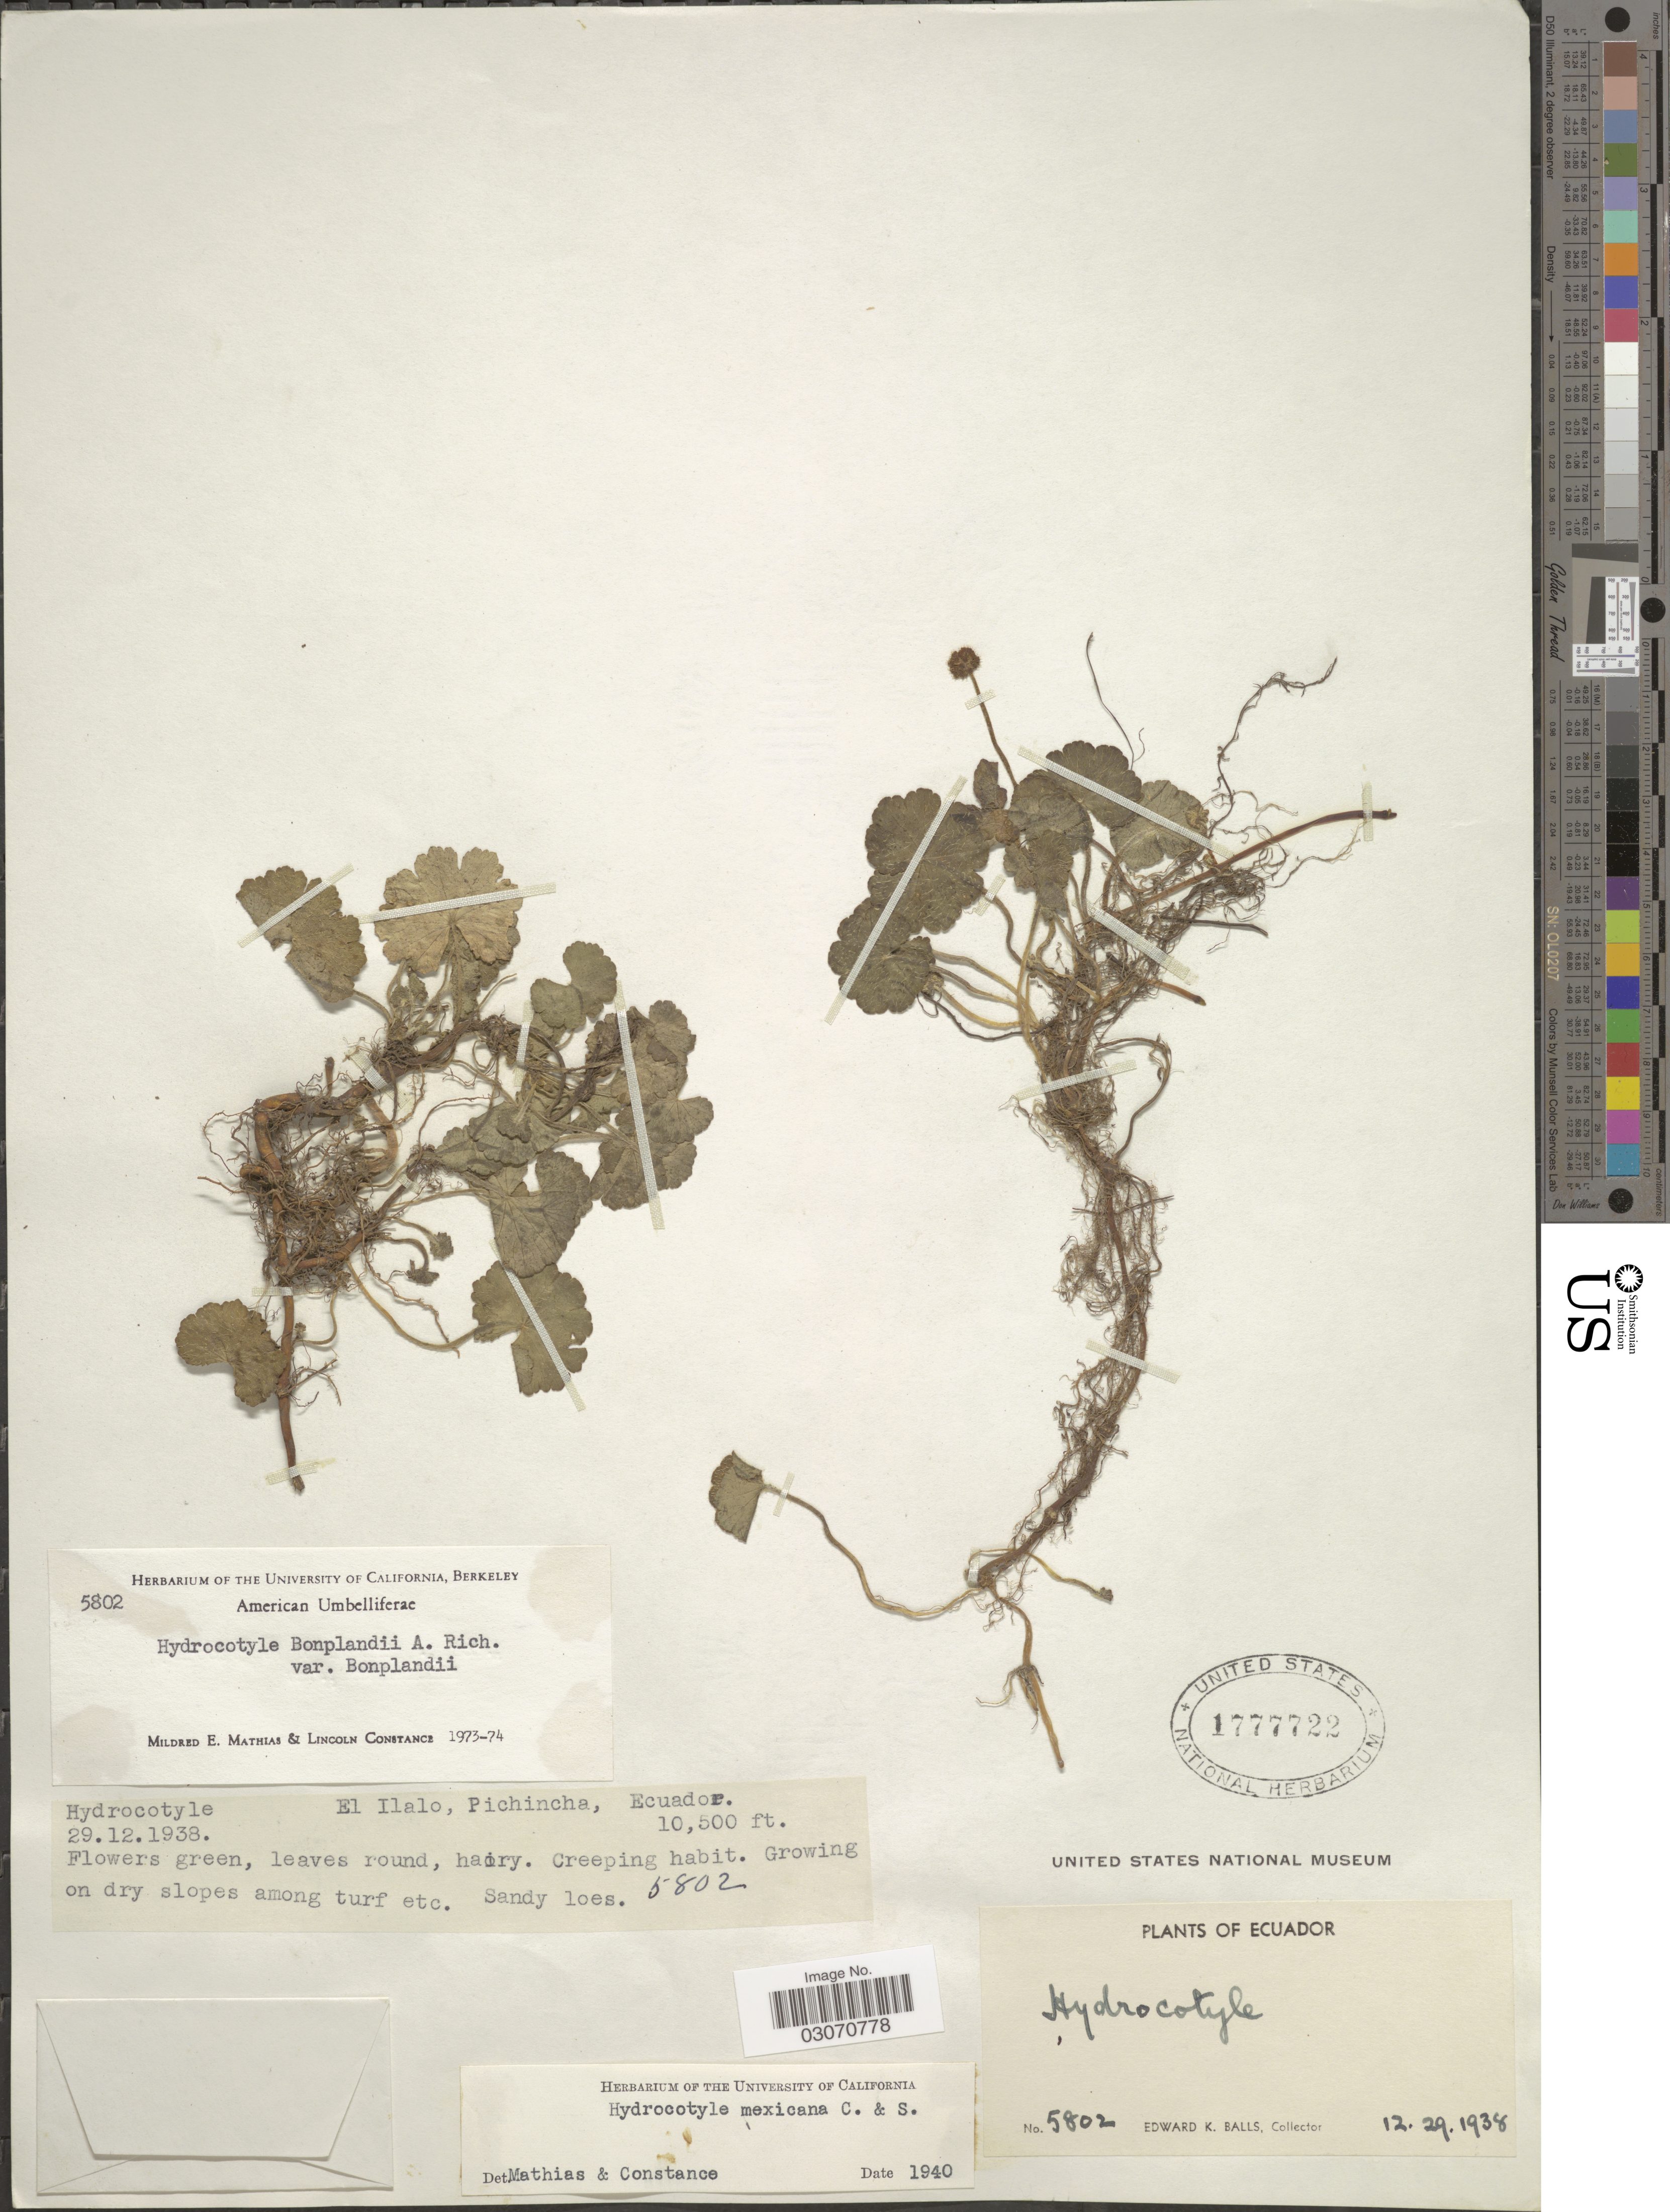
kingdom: Plantae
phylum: Tracheophyta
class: Magnoliopsida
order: Apiales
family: Araliaceae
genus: Hydrocotyle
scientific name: Hydrocotyle bonplandii var. bonplandii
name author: A. Rich.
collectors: E. K. Balls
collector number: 5802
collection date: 1938-12-29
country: Ecuador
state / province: Pichincha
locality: El Ilalo.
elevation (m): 3200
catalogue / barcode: US 1777722